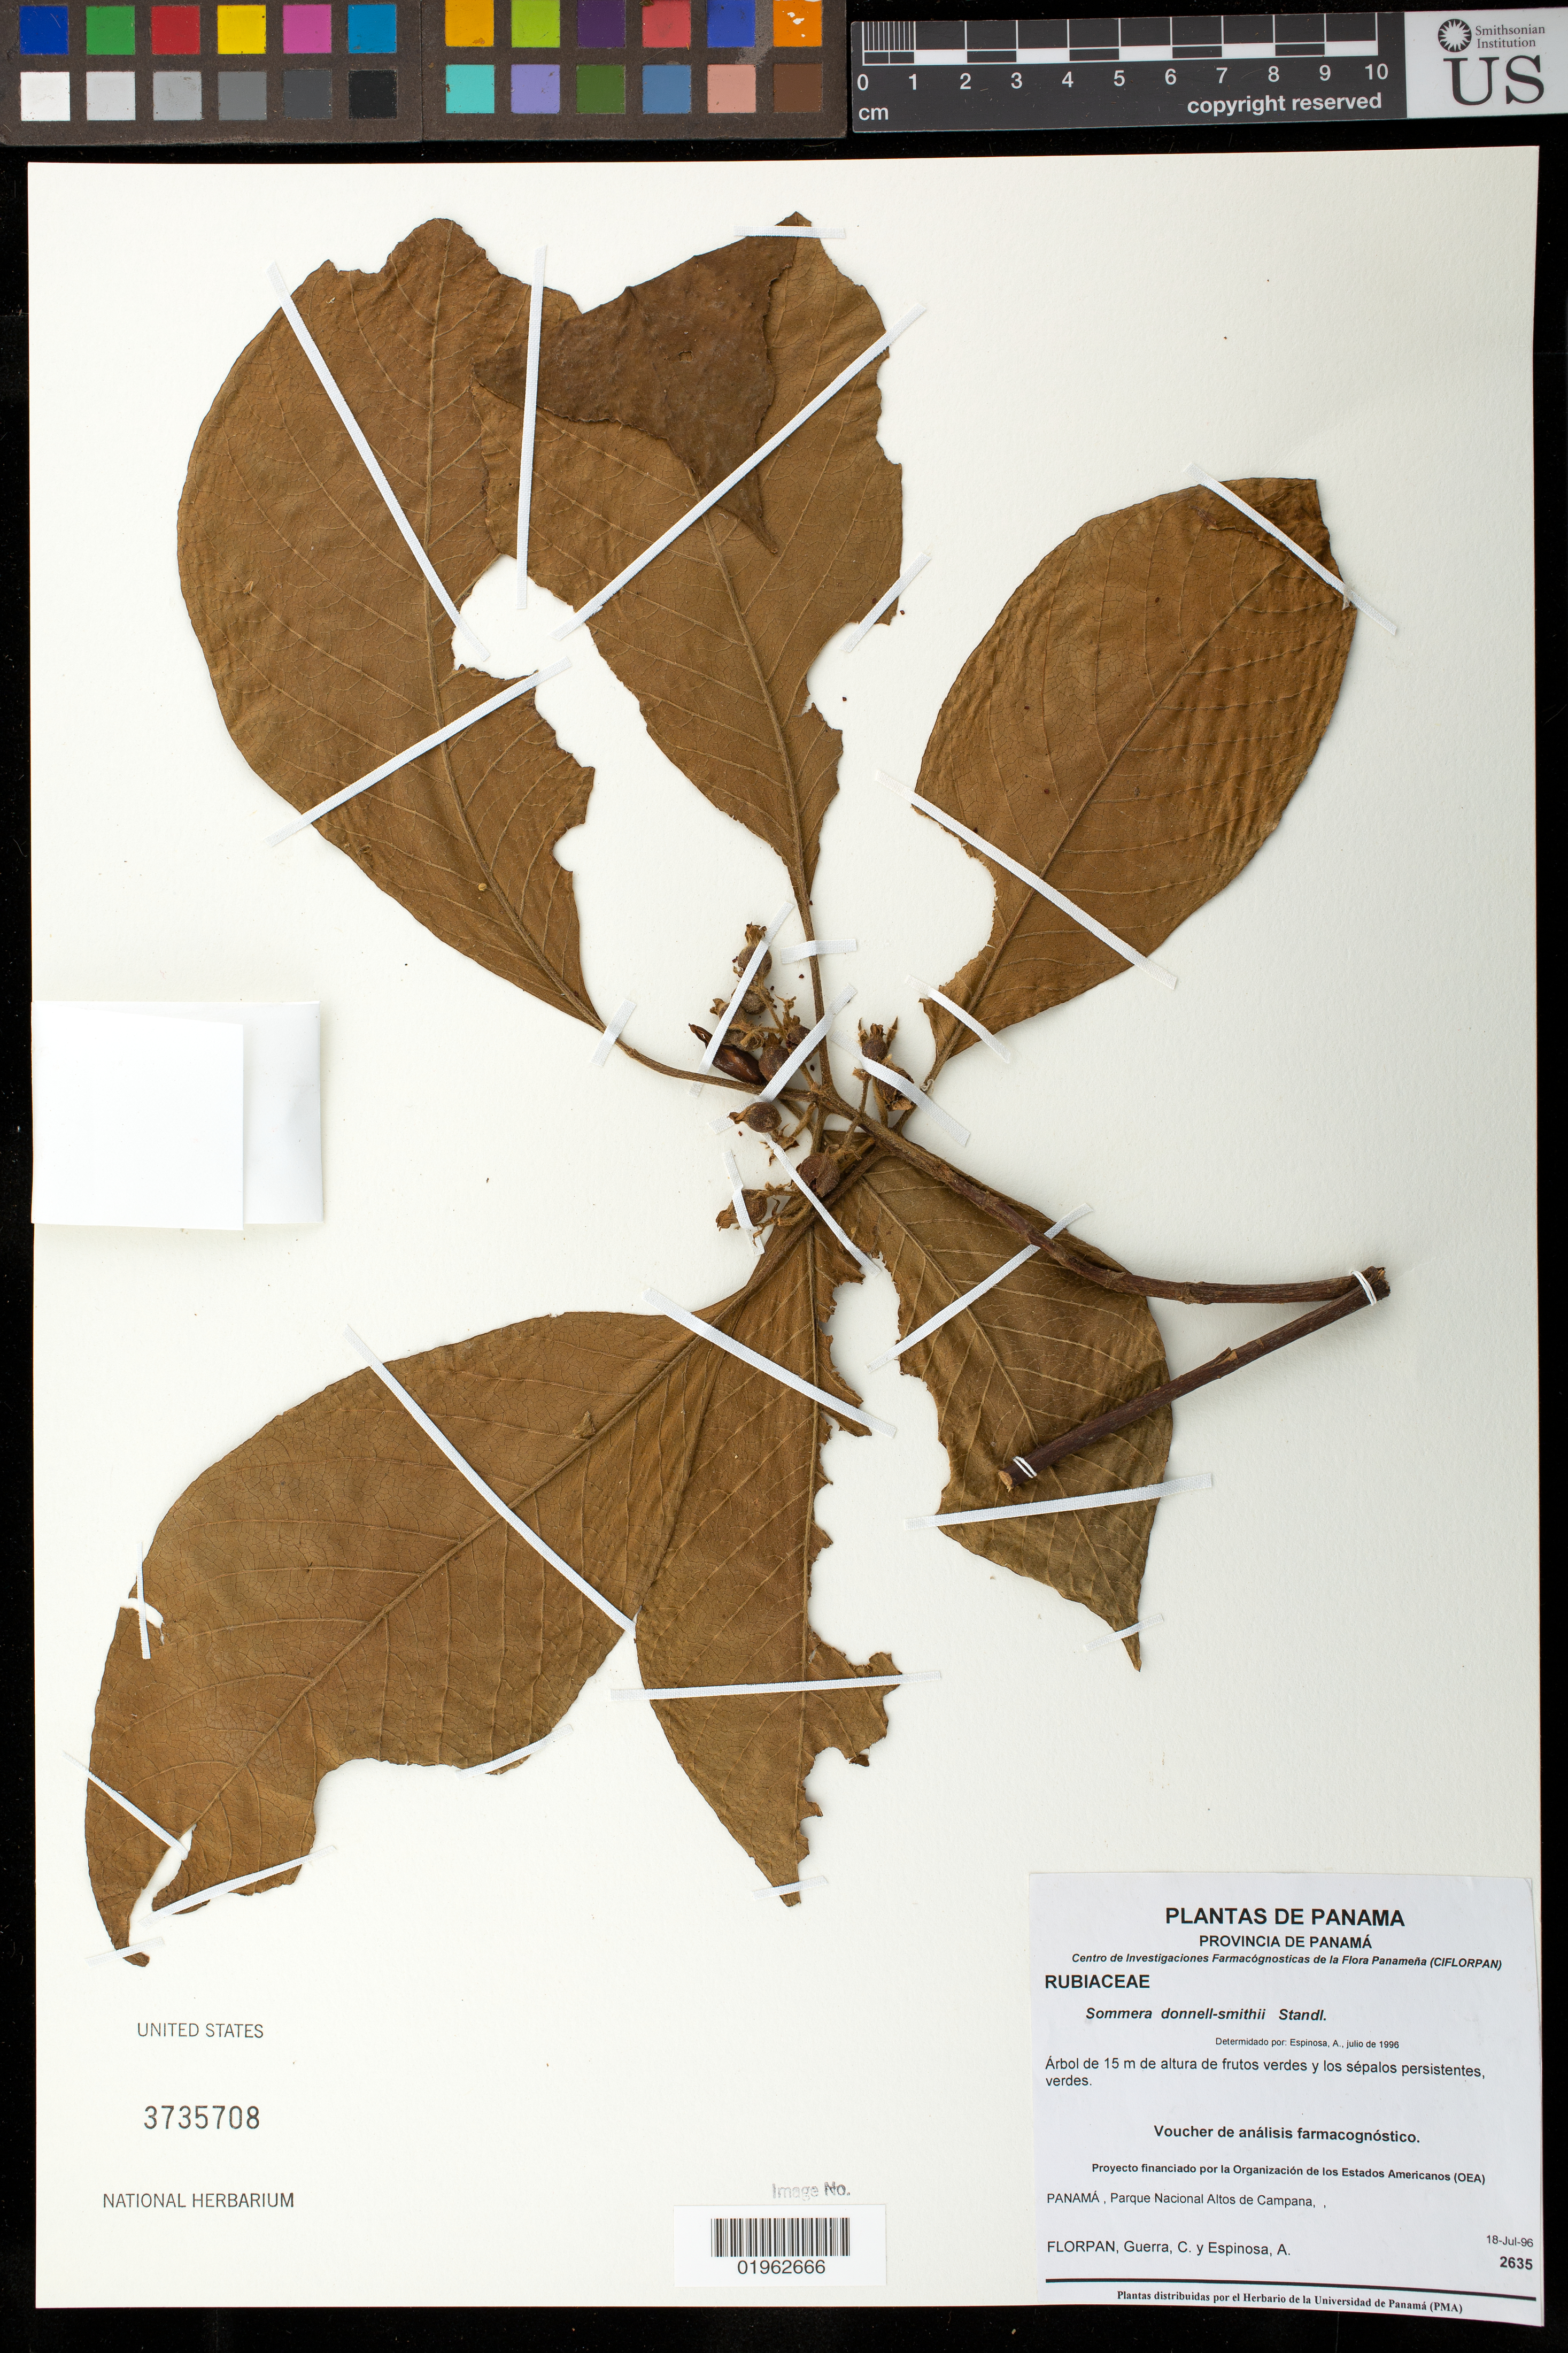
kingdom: Plantae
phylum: Tracheophyta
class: Magnoliopsida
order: Gentianales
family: Rubiaceae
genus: Sommera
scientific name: Sommera donnell-smithii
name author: Standl.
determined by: Espinosa, A.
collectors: C. Guerra & A. Espinosa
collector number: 2635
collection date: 1996-07-18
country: Panama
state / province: Panamá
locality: Parque Nacional Altos de Campana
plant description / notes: from label: "voucher de analisis farmacognostico."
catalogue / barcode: US 3735708